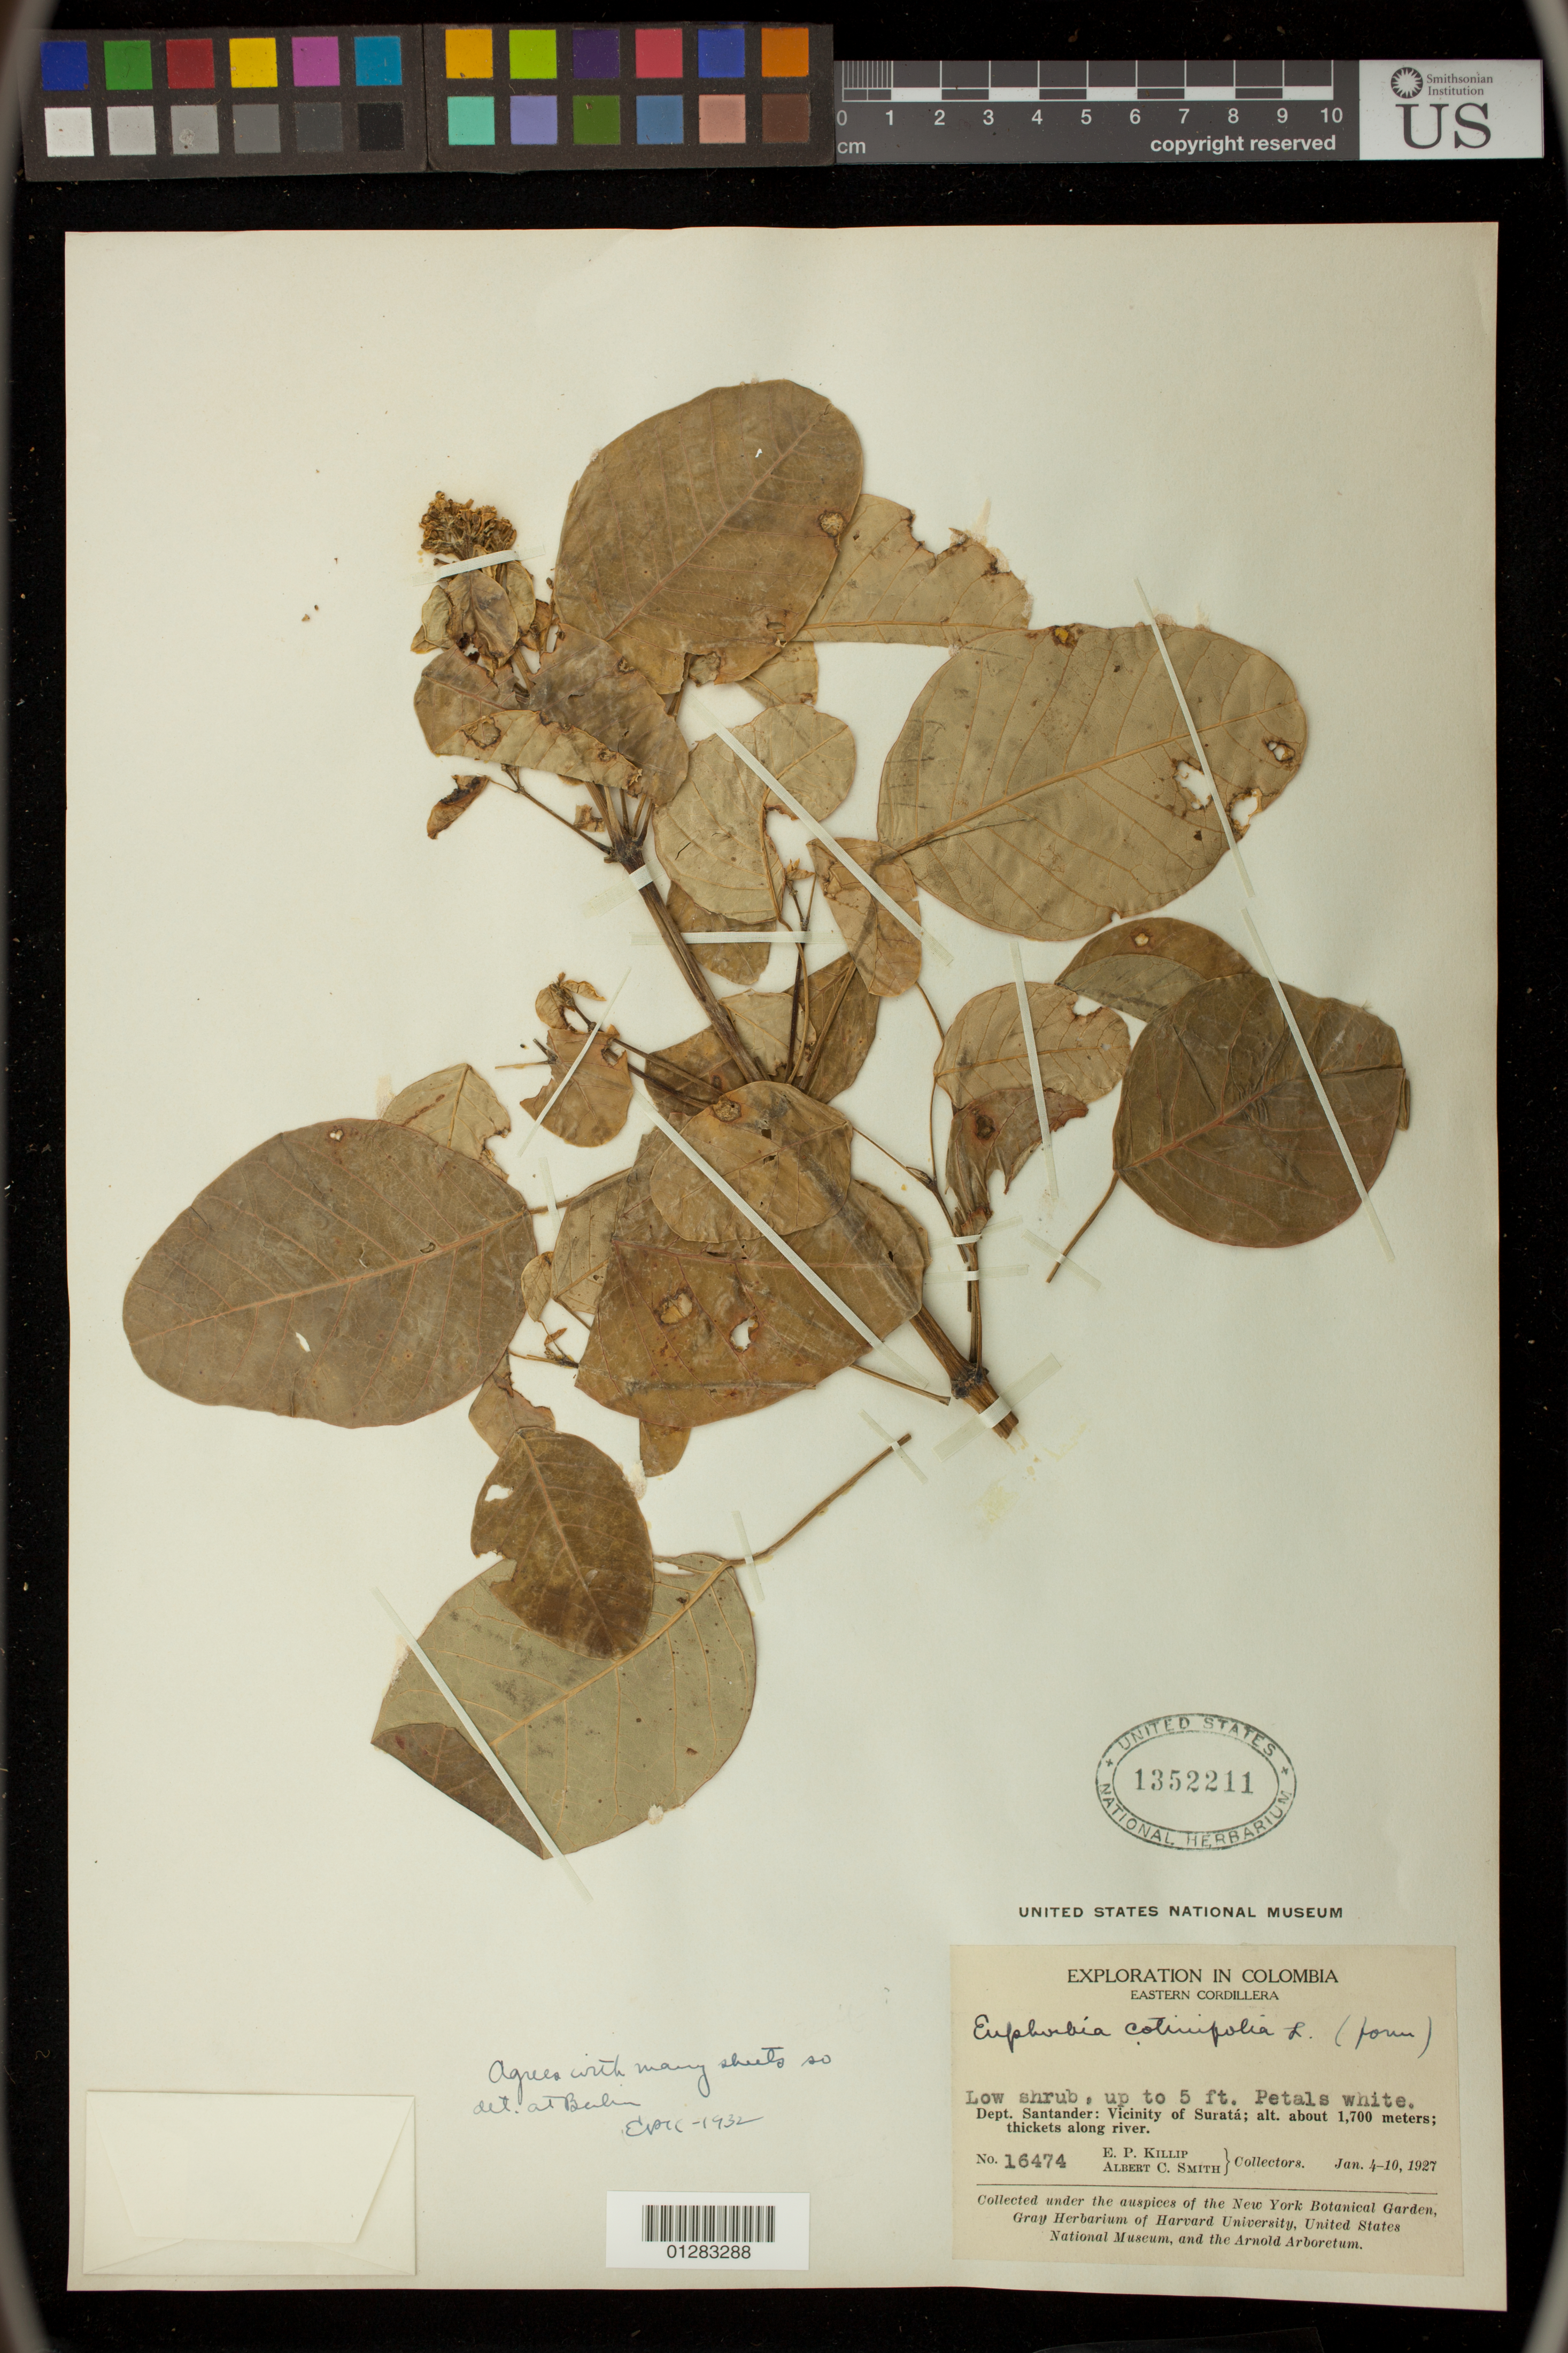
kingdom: Plantae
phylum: Tracheophyta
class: Magnoliopsida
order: Malpighiales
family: Euphorbiaceae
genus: Euphorbia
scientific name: Euphorbia cotinifolia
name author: L.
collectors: E. P. Killip & A. C. Smith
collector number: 16474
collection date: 1927-01-04/1927-01-10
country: Colombia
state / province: Santander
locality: Eastern Cordillera. Vicinity of Surata.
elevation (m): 1700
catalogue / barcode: US 1352211